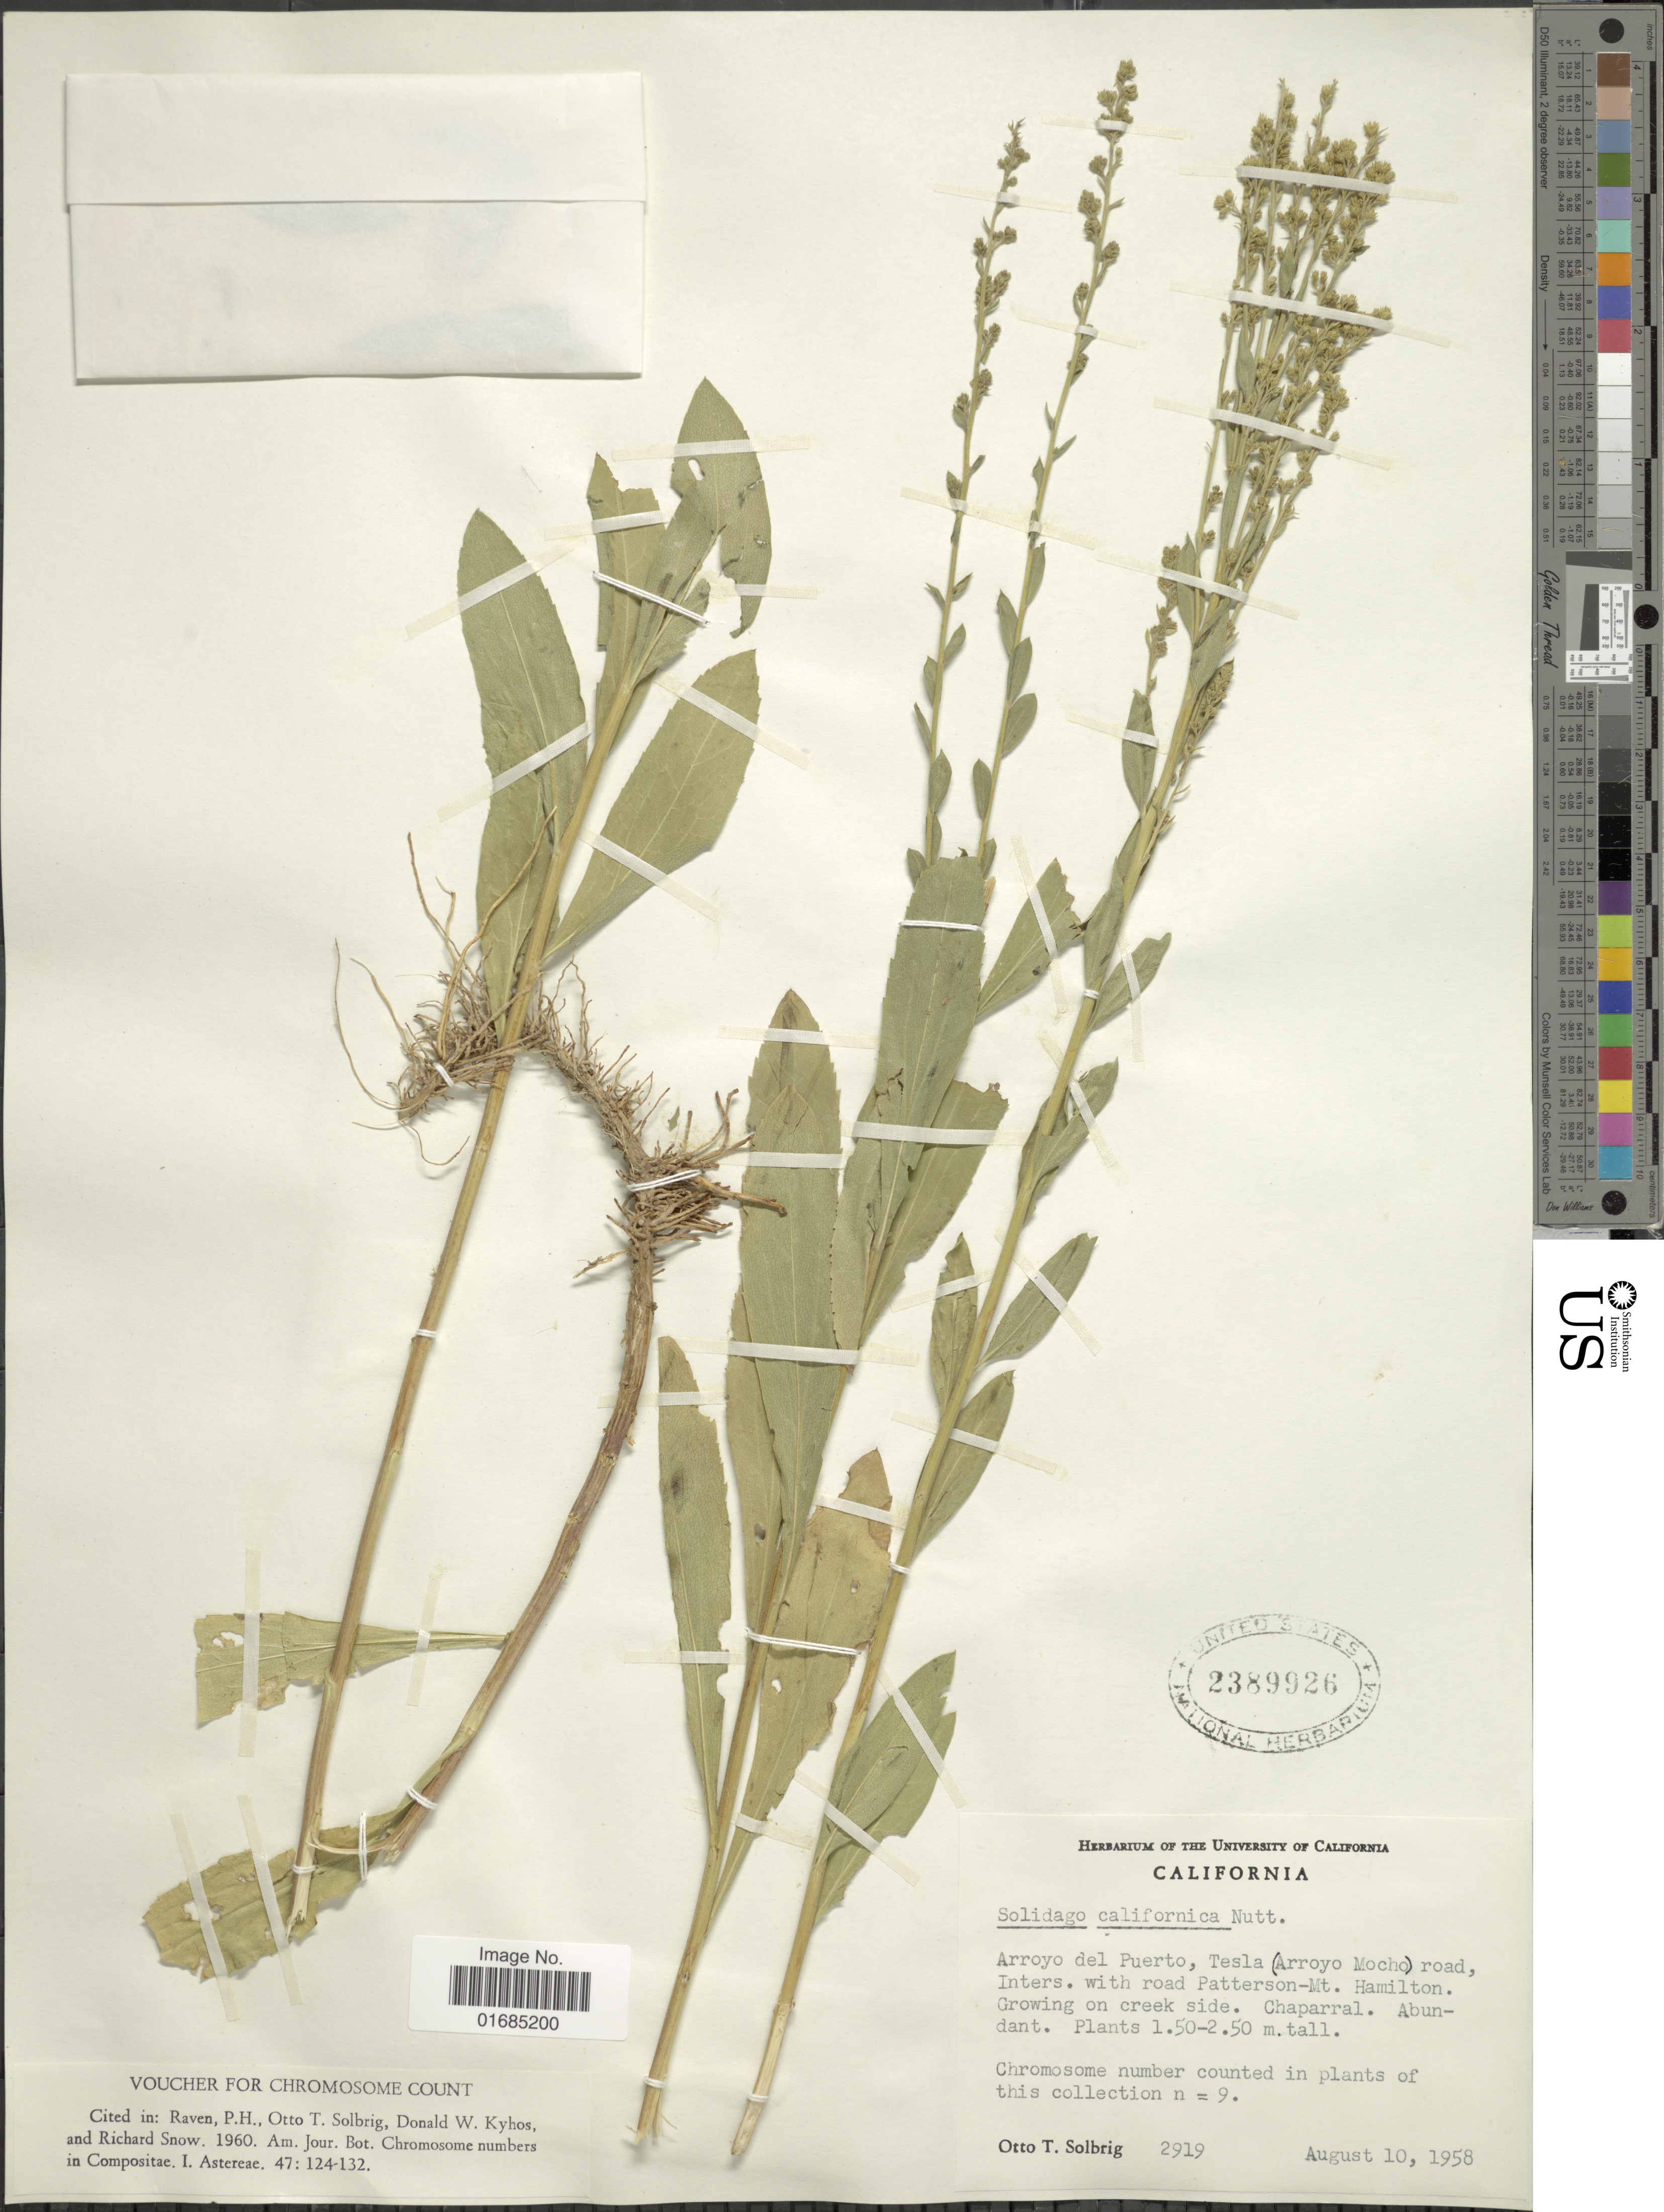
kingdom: Plantae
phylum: Tracheophyta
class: Magnoliopsida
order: Asterales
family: Asteraceae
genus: Solidago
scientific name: Solidago californica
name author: Nutt.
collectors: O. T. Solbrig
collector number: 2919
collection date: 1958-08-10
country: United States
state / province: California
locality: Arroyo del Puerto, Tesla(Arroyo Mocho) road, Inters. with road Patterson-Mt. Hamilton, Growing on creek side, Chaparral.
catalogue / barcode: US 2389926